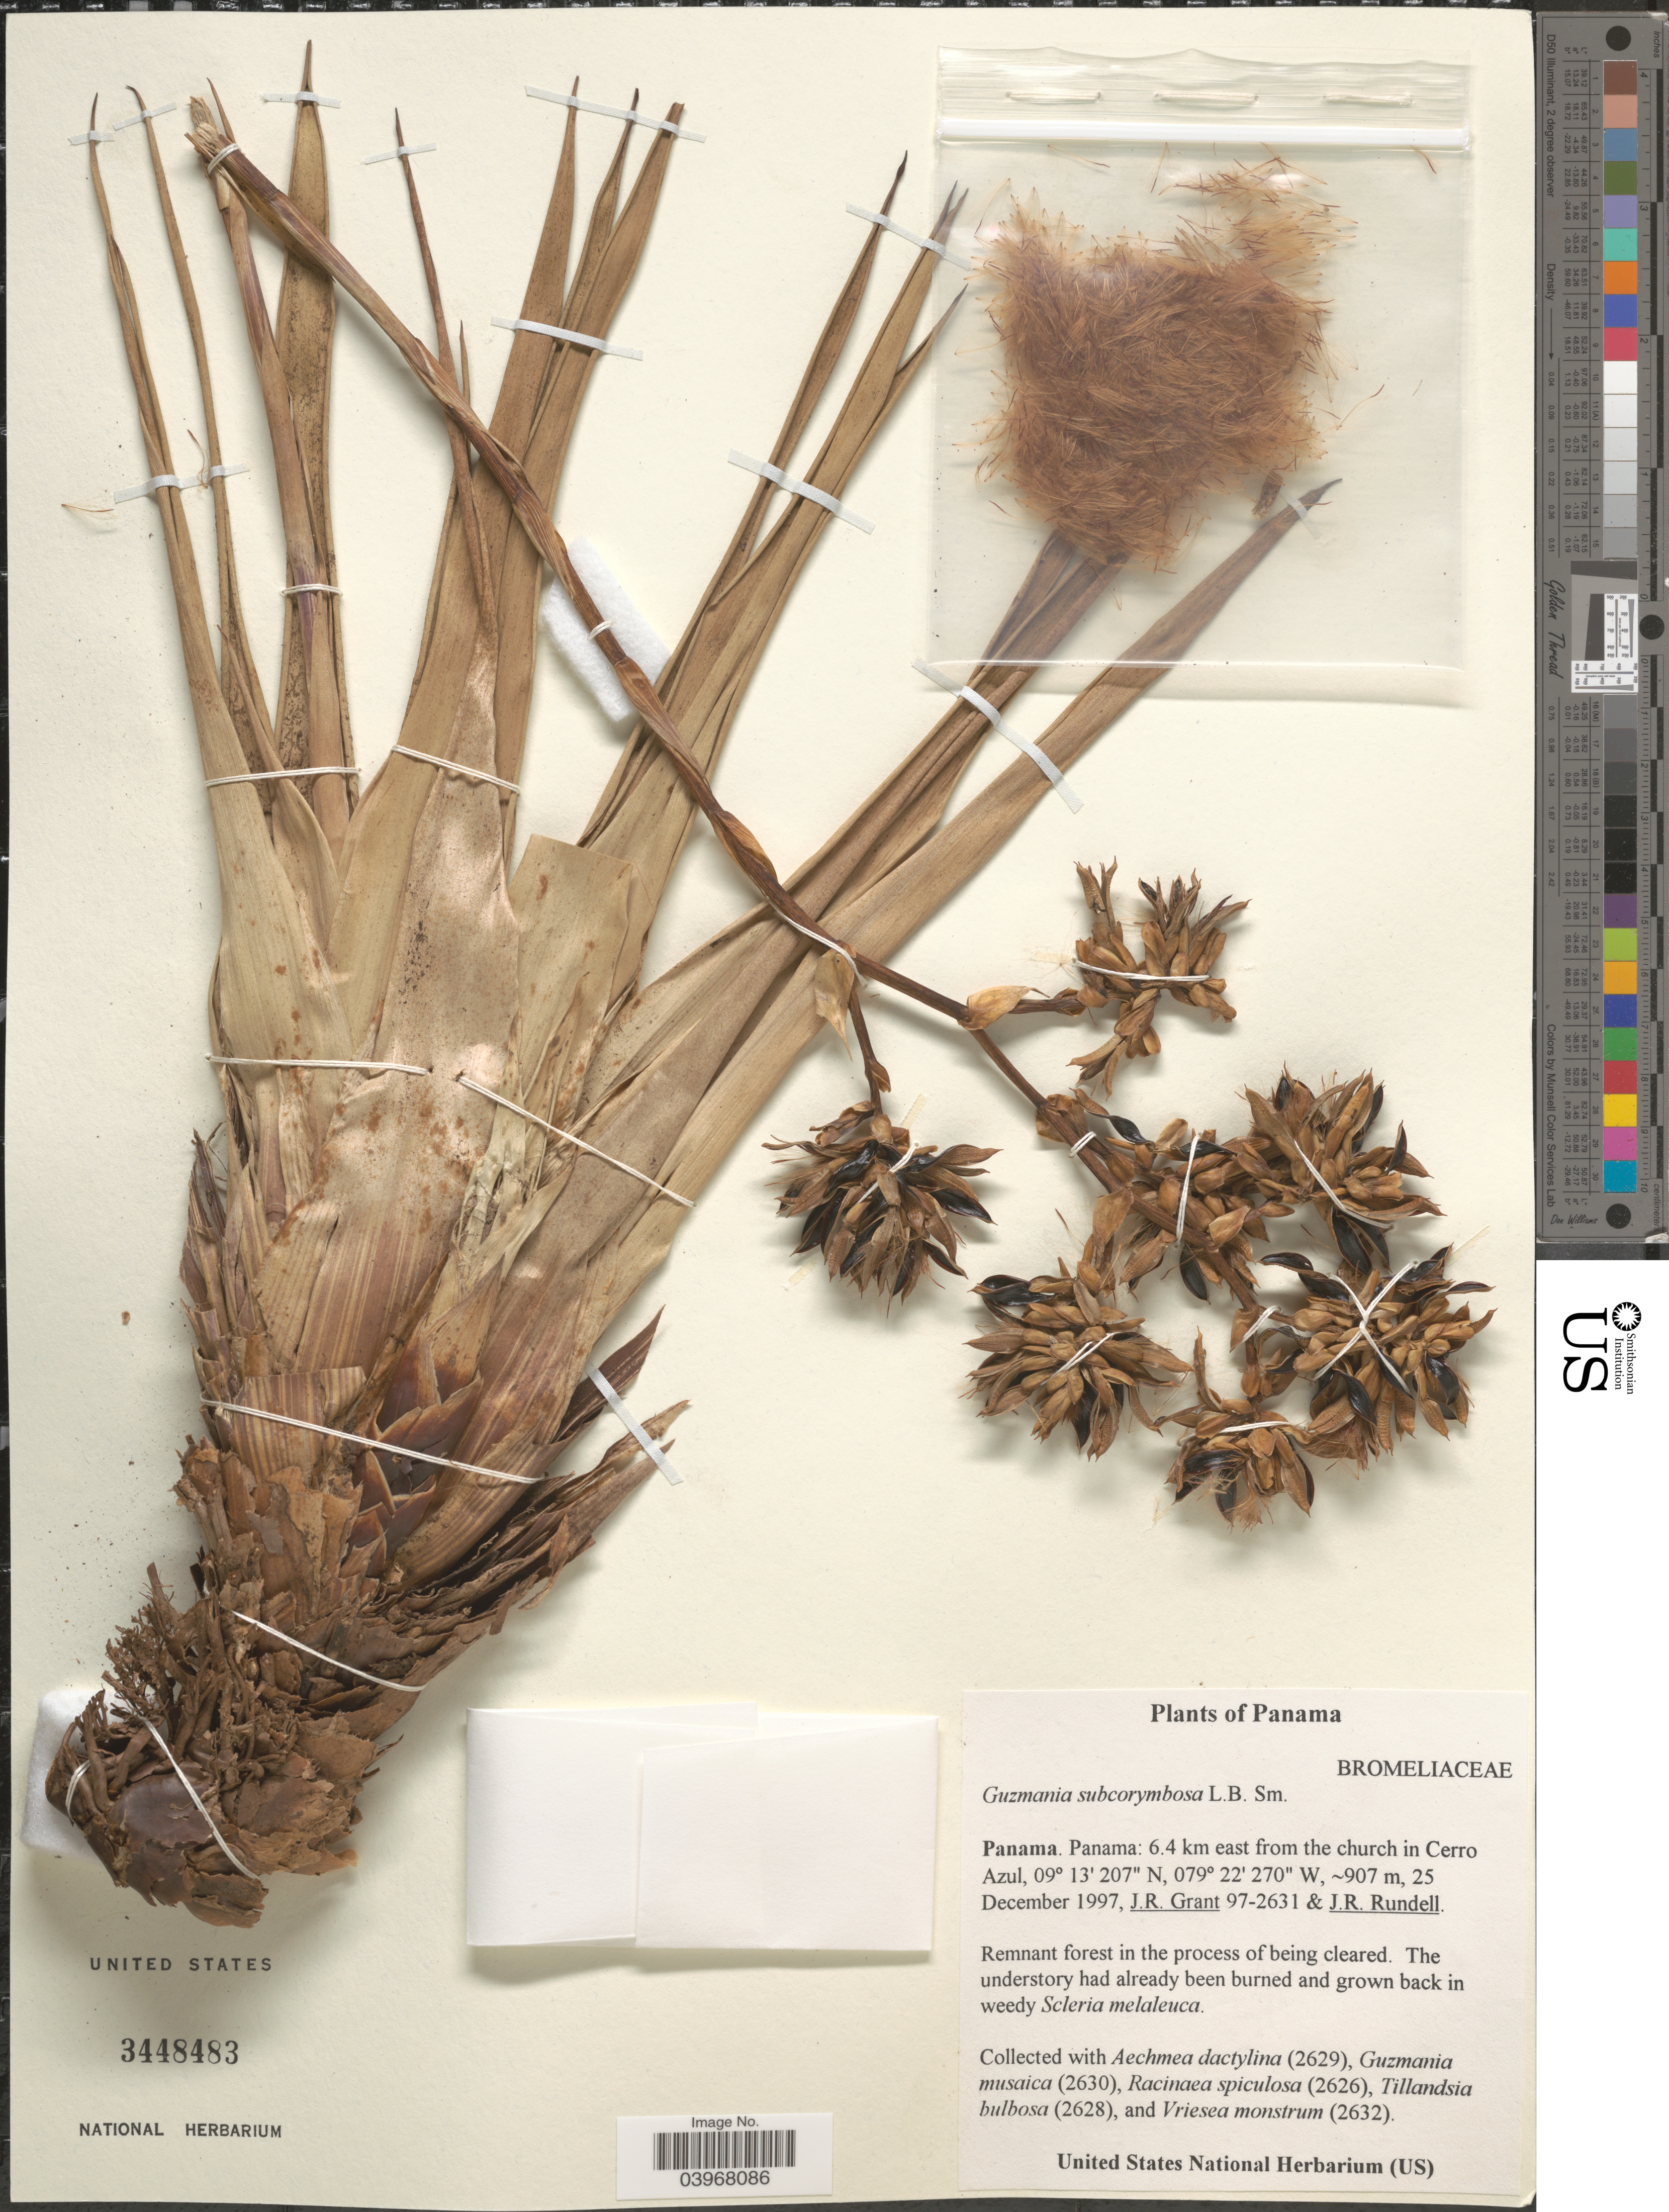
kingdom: Plantae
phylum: Tracheophyta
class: Liliopsida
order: Poales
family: Bromeliaceae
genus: Guzmania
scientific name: Guzmania subcorymbosa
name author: L.B. Sm.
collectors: J. Grant & J. R. Rundell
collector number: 97-2631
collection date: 1997-12-25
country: Panama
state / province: Panamá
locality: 6.4 km east from the church in Cerro Azul.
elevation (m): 907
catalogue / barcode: US 3448483